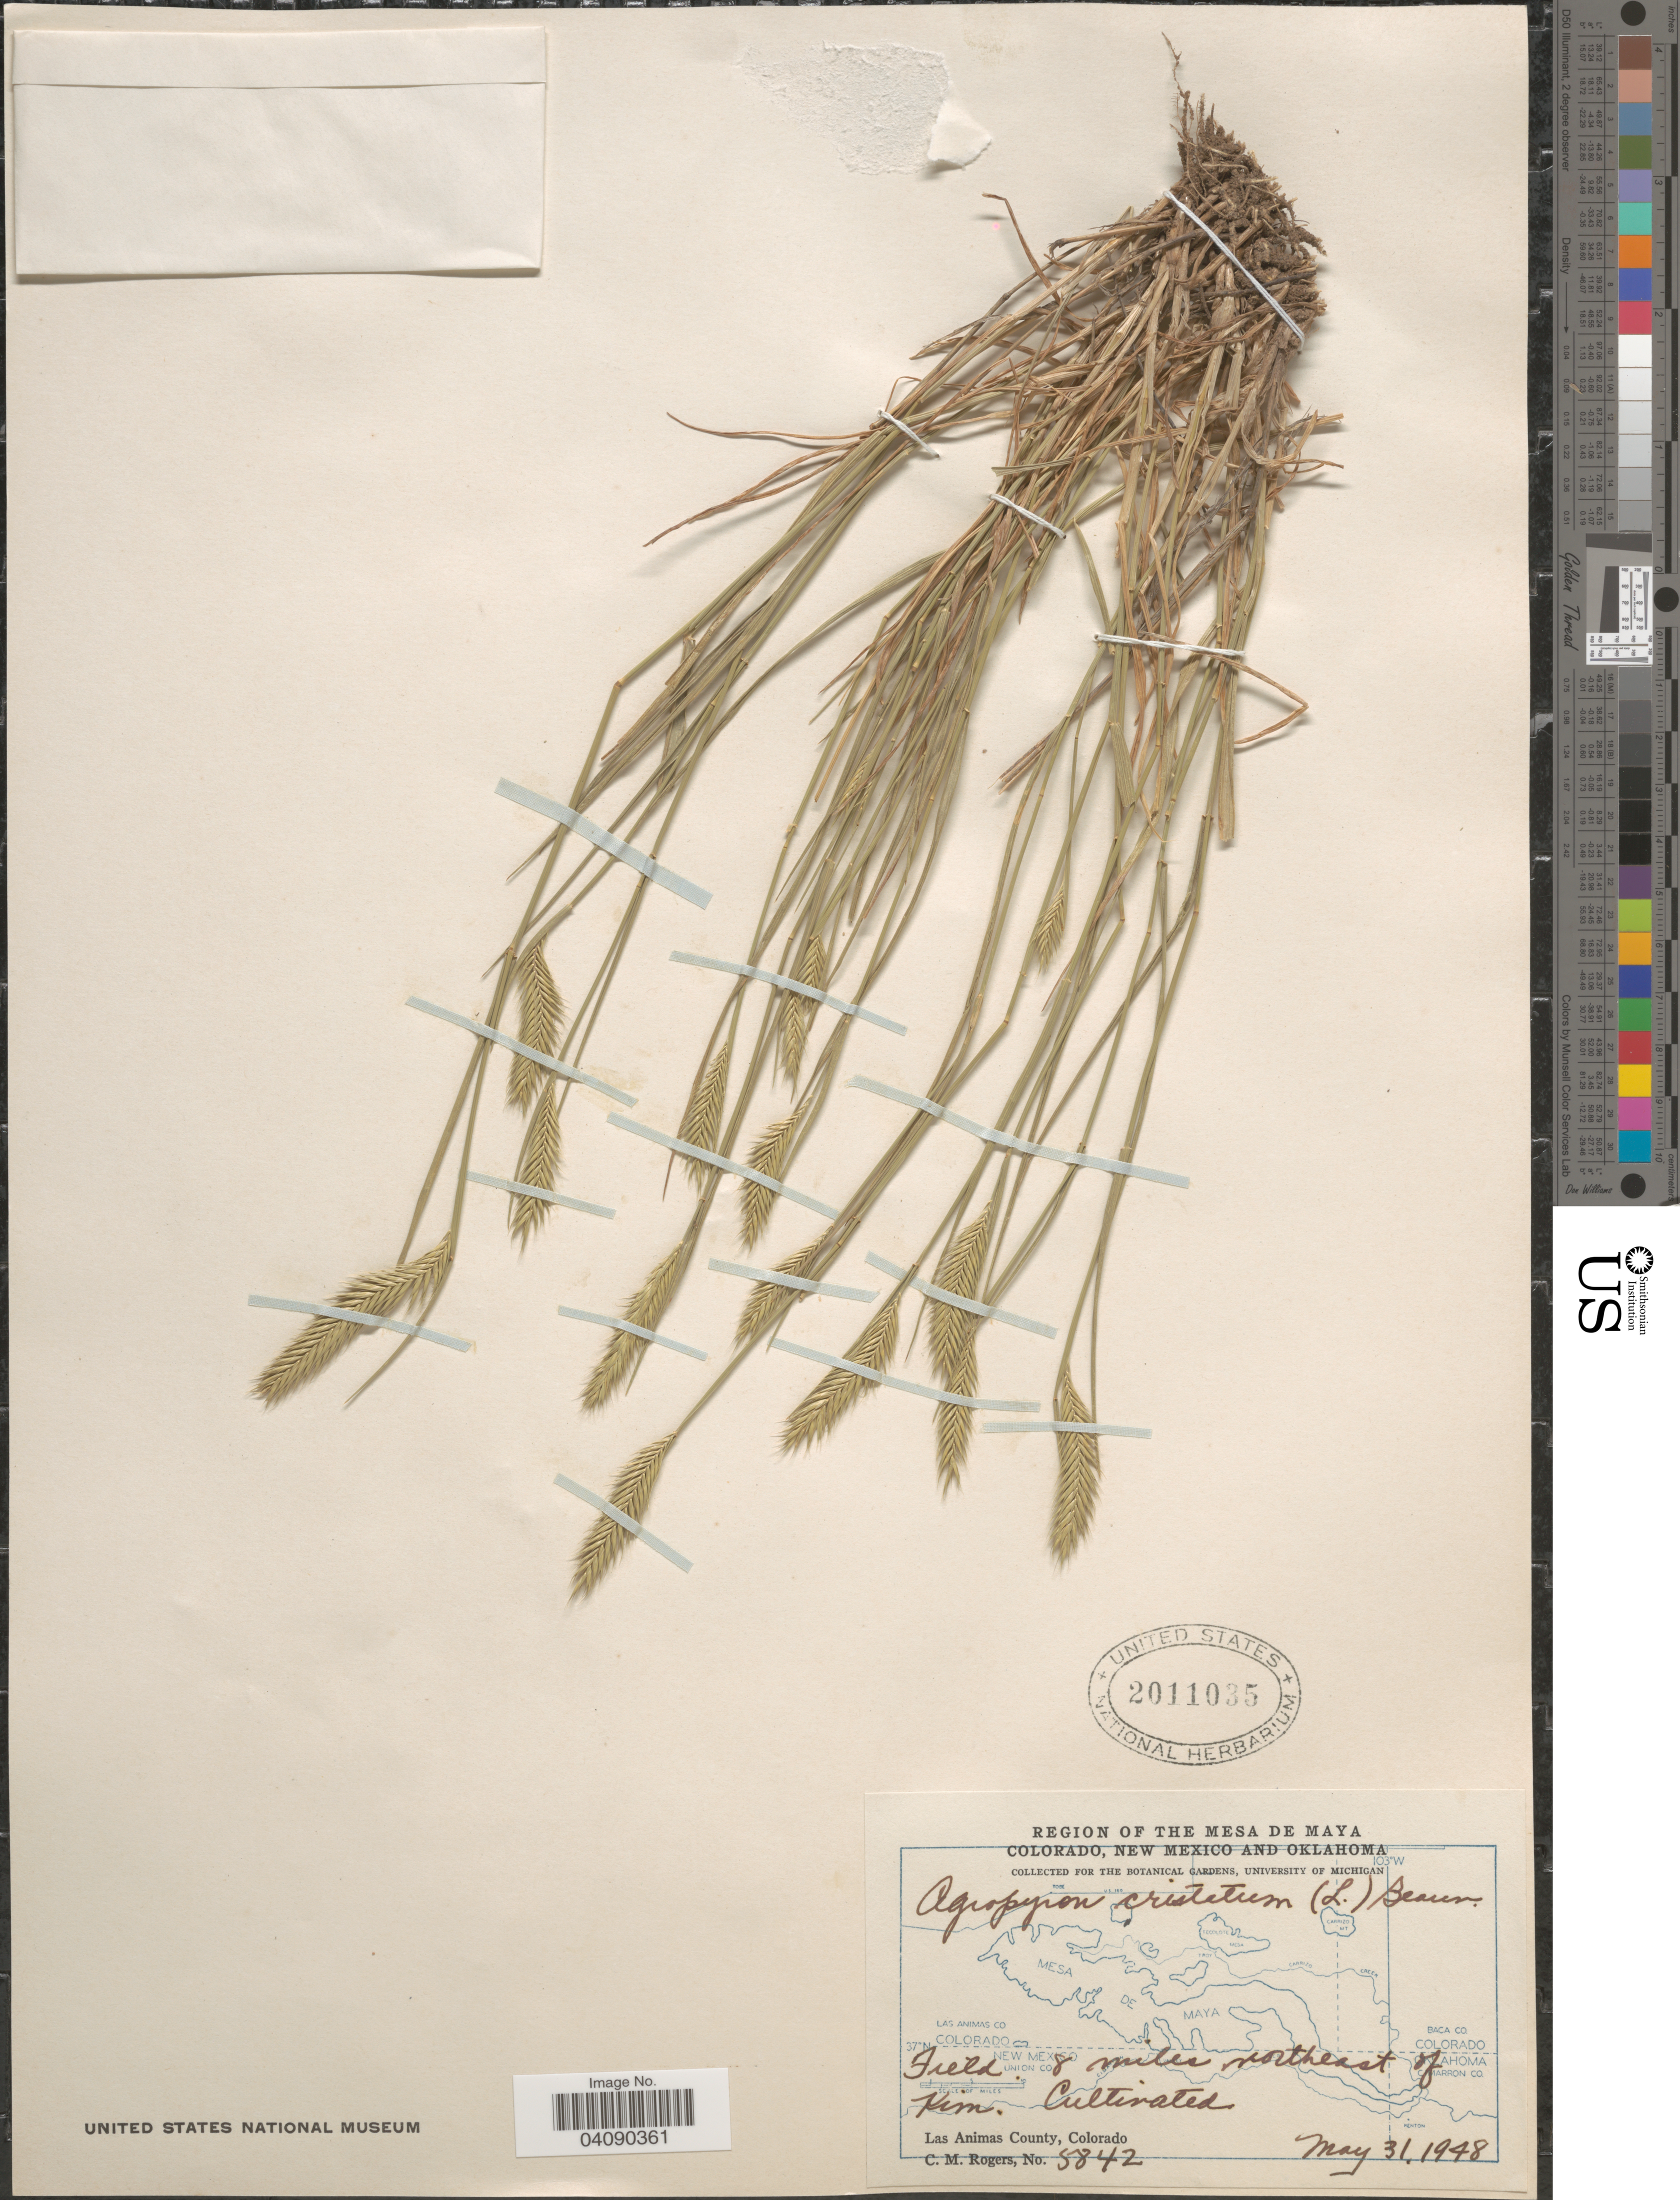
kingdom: Plantae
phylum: Tracheophyta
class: Liliopsida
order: Poales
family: Poaceae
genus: Agropyron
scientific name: Agropyron cristatum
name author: (L.) Gaertn.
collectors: C. M. Rogers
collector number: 5842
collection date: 1948-05-31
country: United States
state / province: Colorado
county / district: Las Animas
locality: Region of The Mesa de Maya. Field, 8 miles northeast of Kim. Cultivated. Las Animas County.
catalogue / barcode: US 2011035